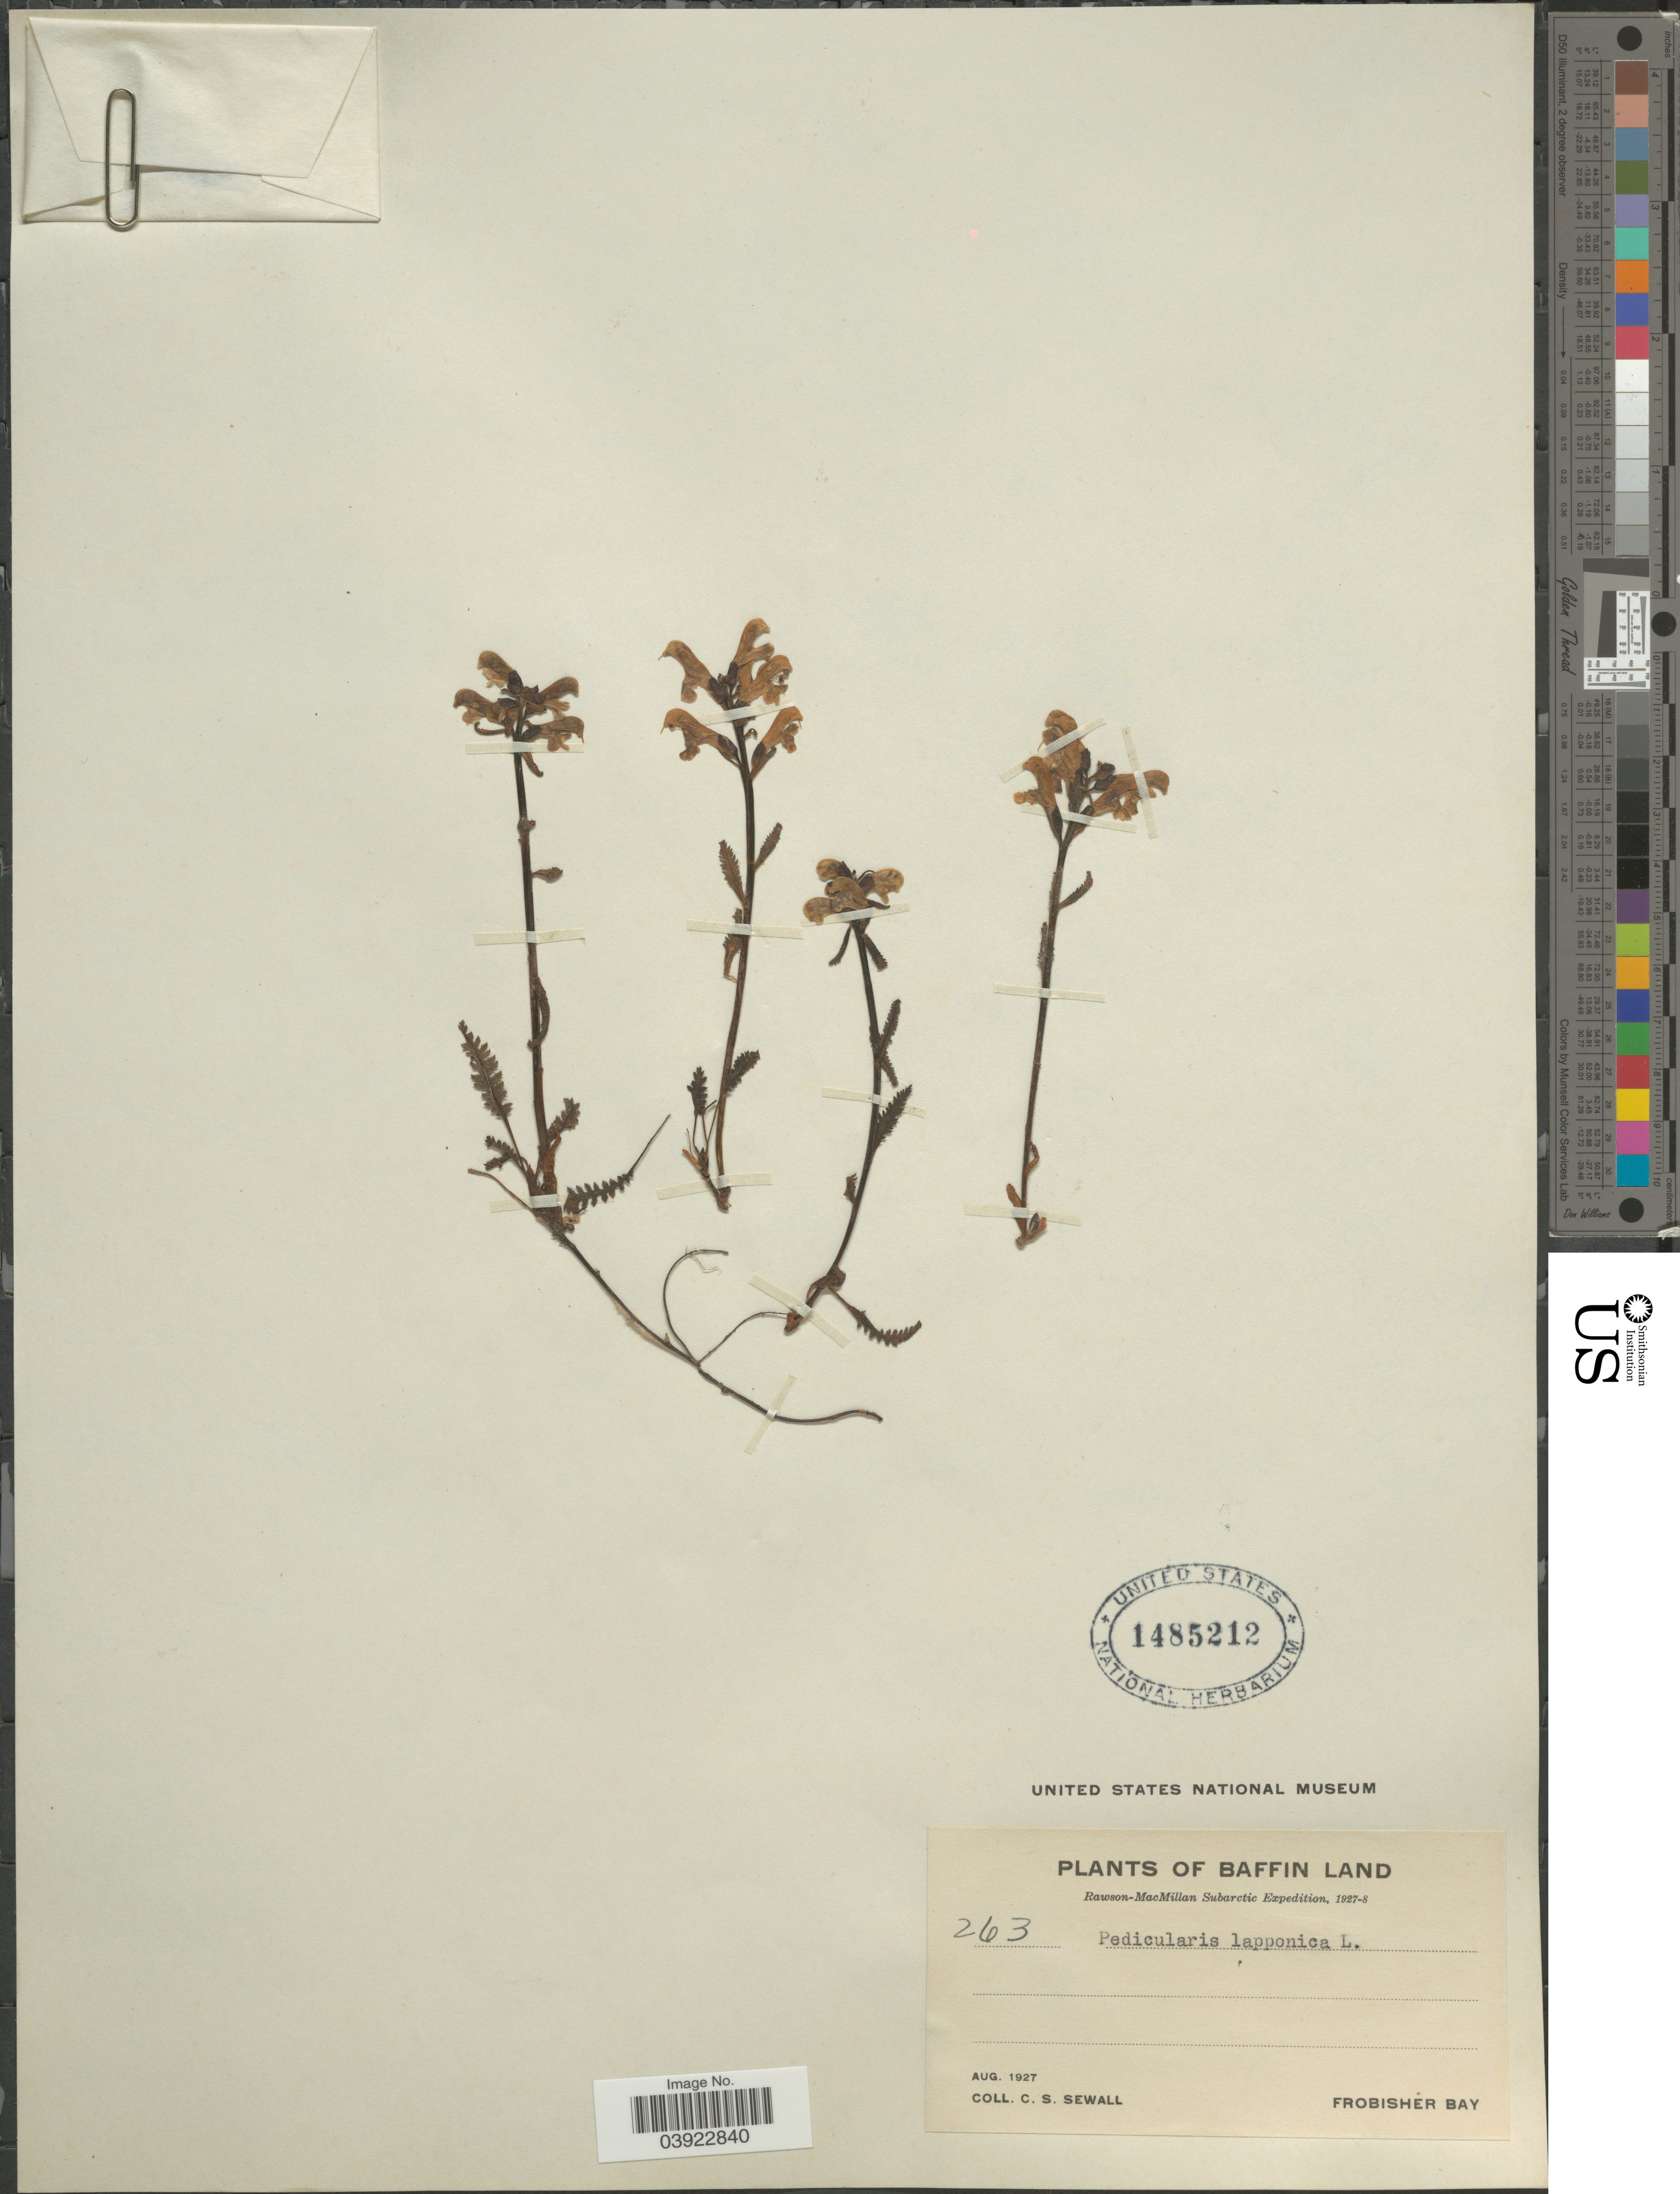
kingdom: Plantae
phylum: Tracheophyta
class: Magnoliopsida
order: Lamiales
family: Orobanchaceae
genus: Pedicularis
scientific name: Pedicularis lapponica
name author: L.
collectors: C. Sewall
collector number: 263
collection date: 1927-08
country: Canada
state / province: Nunavut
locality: Baffin Land. Frobisher Bay.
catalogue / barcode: US 1485212